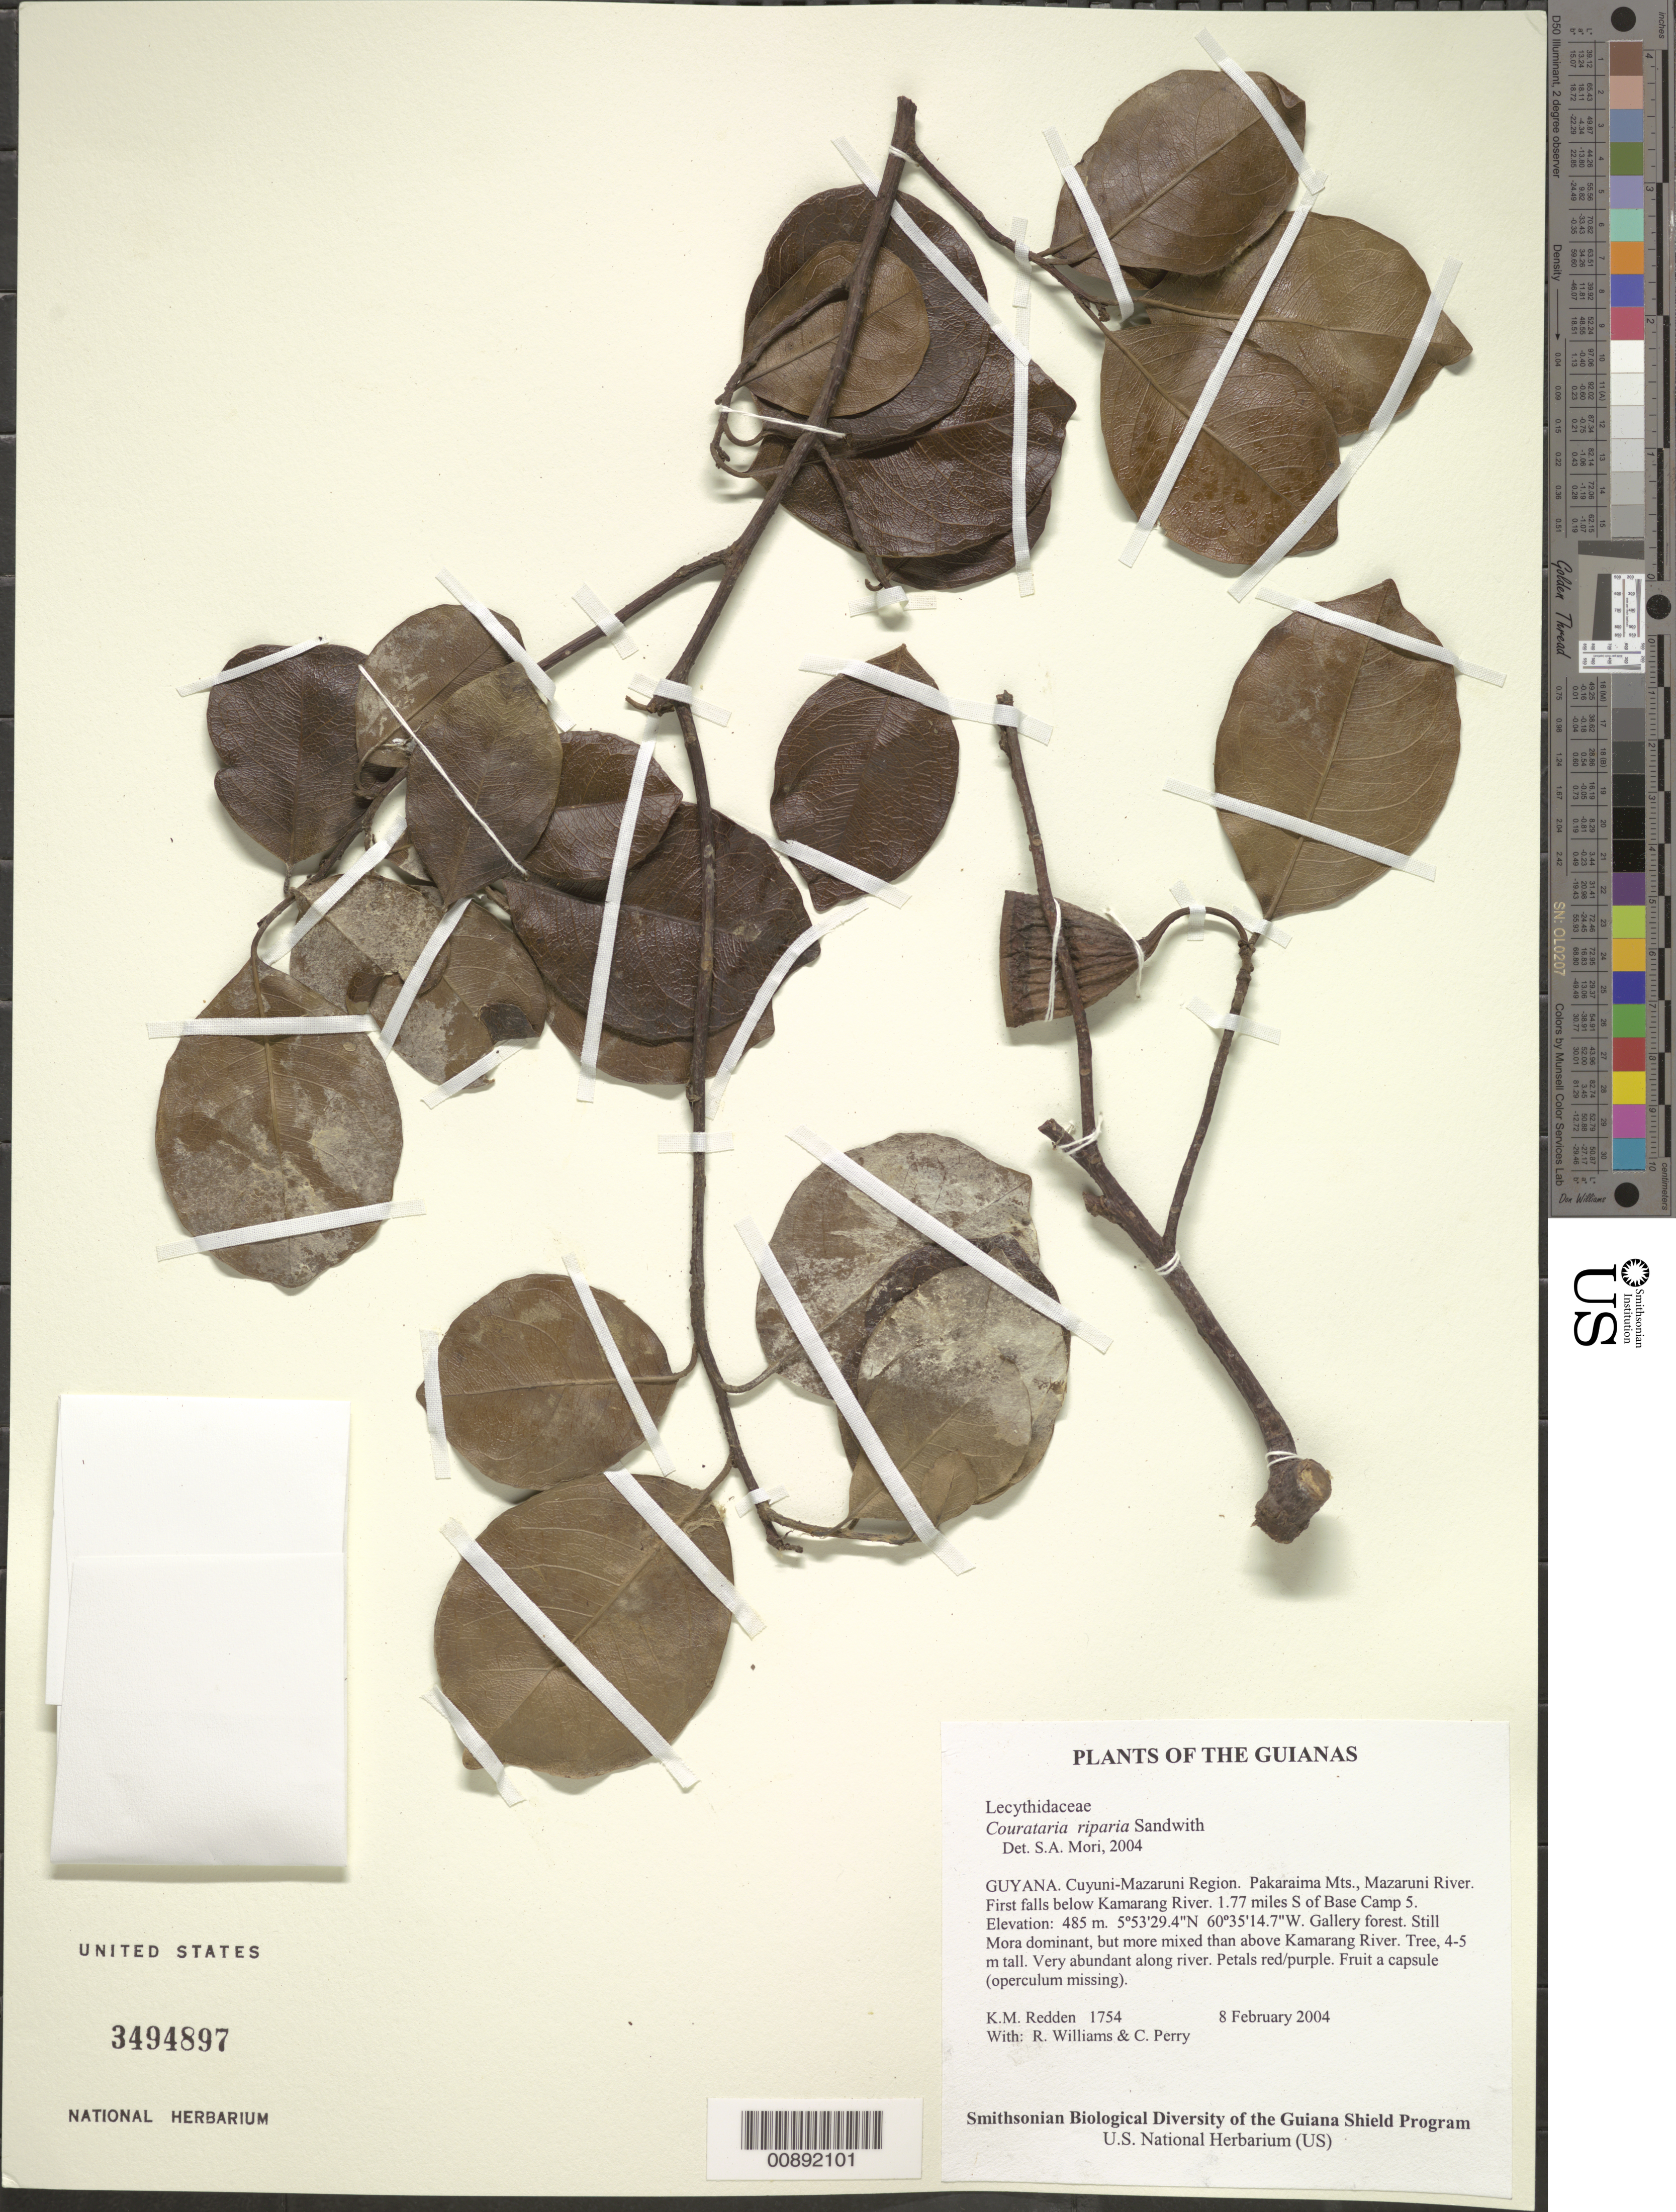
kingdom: Plantae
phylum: Tracheophyta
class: Magnoliopsida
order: Ericales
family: Lecythidaceae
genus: Couratari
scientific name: Couratari riparia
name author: Sandwith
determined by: Mori, Scott A.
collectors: K. M. Redden, R. Williams & C. Perry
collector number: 1754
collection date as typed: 8 February 2004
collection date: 2004-02-08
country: Guyana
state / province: Cuyuni-Mazaruni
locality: Pakaraima Mts., Mazaruni River. First falls below Kamarang River. 1.77 miles S of Base Camp 5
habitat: Gallery forest. Still Mora-dominant, but more mixed than above Kamarang River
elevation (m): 485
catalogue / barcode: US 3494897